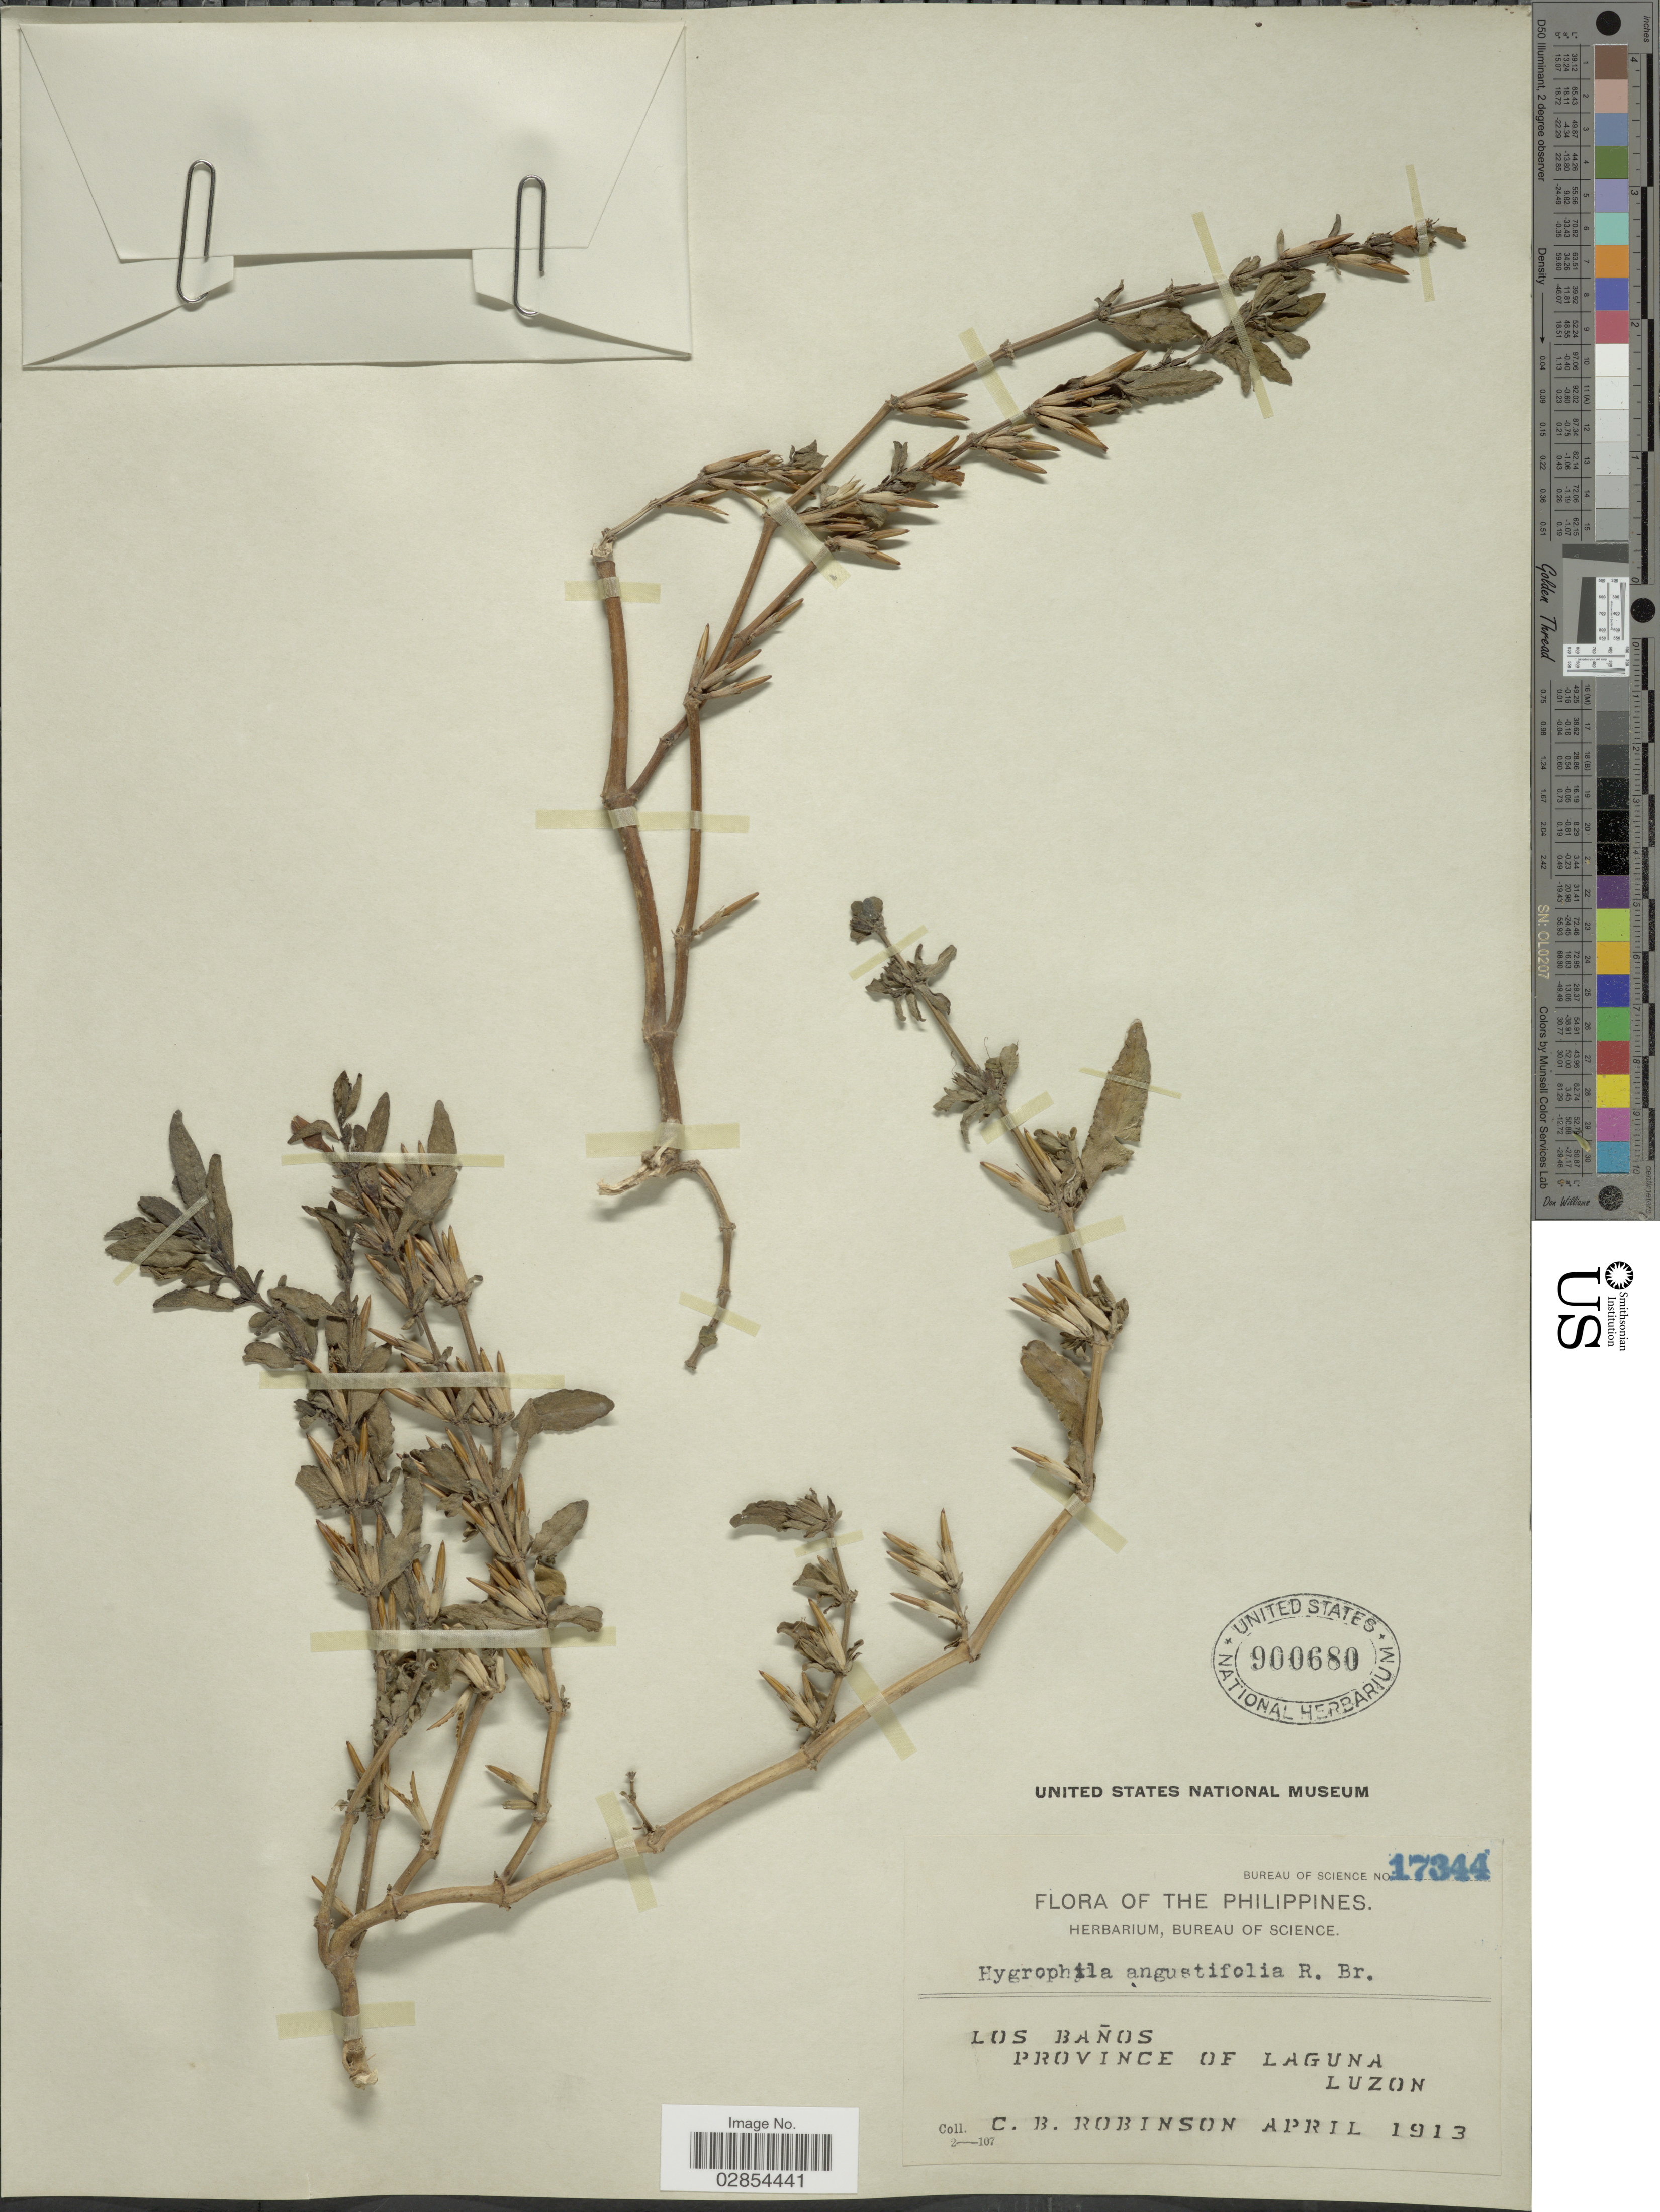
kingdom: Plantae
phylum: Tracheophyta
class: Magnoliopsida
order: Lamiales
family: Acanthaceae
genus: Hygrophila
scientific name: Hygrophila salicifolia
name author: (Vahl) Nees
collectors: C. Robinson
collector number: Bureau of Science 17344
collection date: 1913-04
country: Philippines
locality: Los Baños. Province of Laguna. Luzon.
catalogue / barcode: US 900680